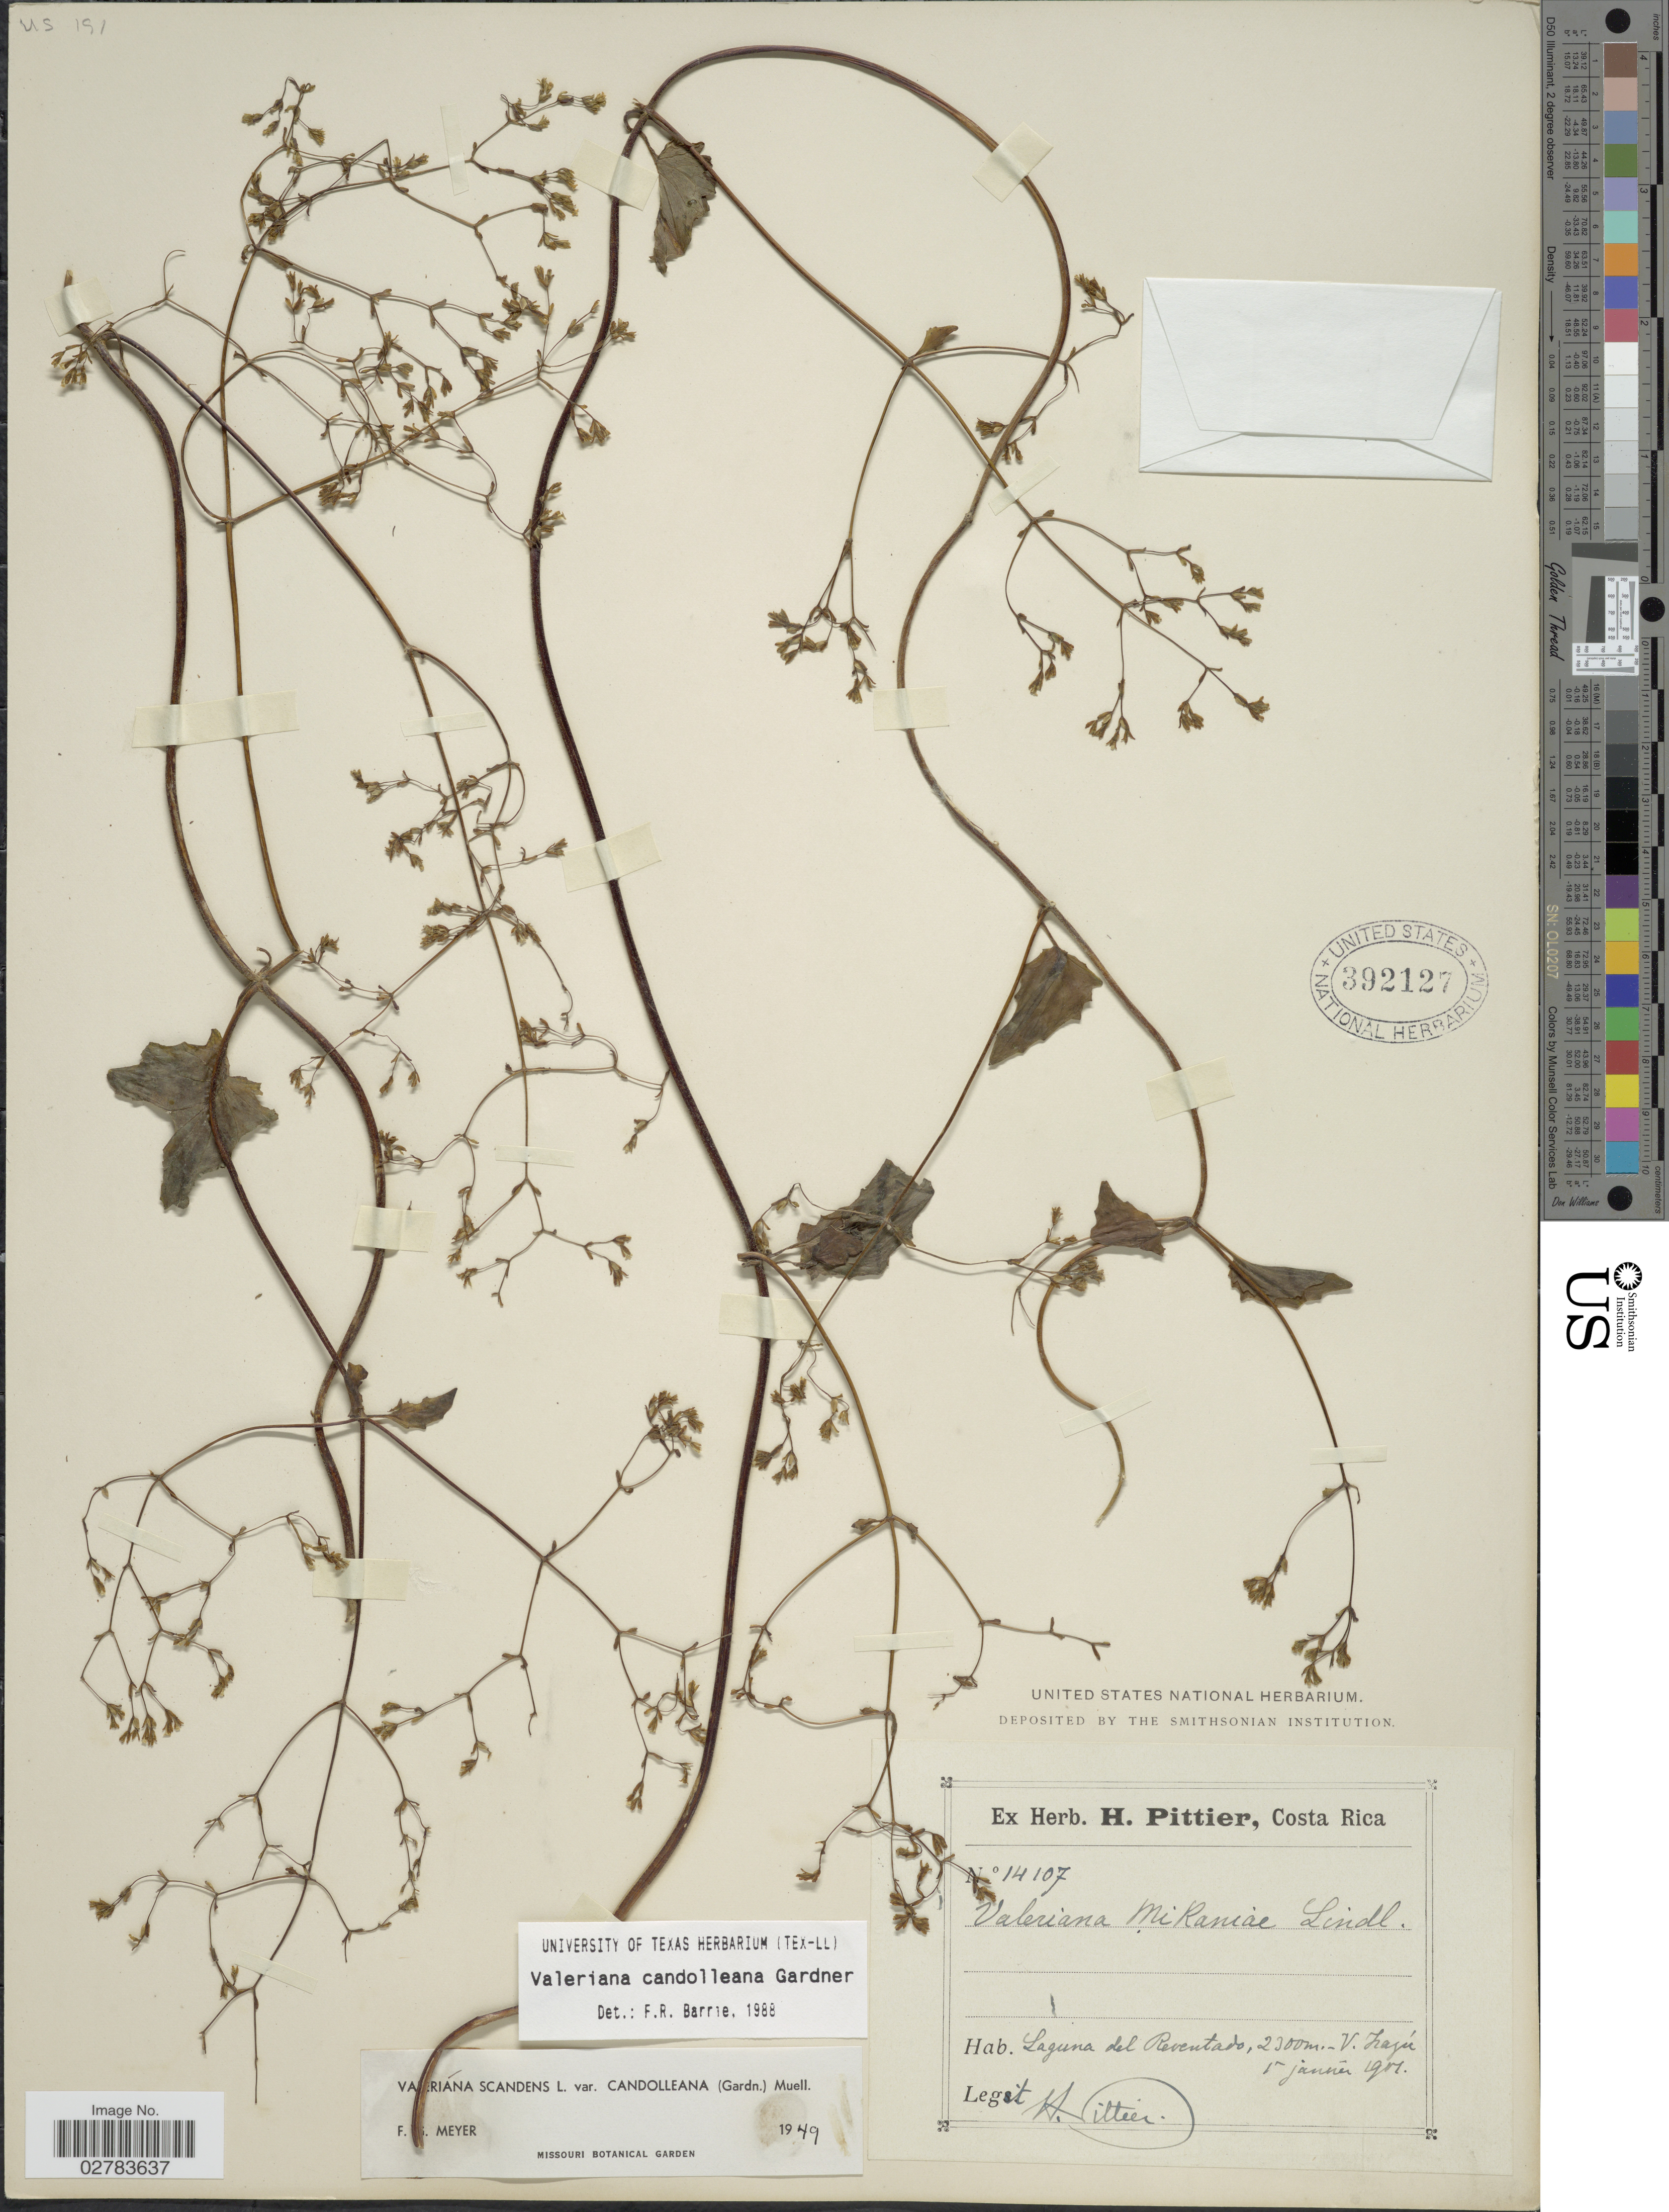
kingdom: Plantae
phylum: Tracheophyta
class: Magnoliopsida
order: Dipsacales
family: Caprifoliaceae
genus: Valeriana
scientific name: Valeriana candolleana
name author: Gardner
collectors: H. F. Pittier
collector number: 14107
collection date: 1901-01-05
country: Costa Rica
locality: Laguna del Reventado, V. Irazú.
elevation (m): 2300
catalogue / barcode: US 392127